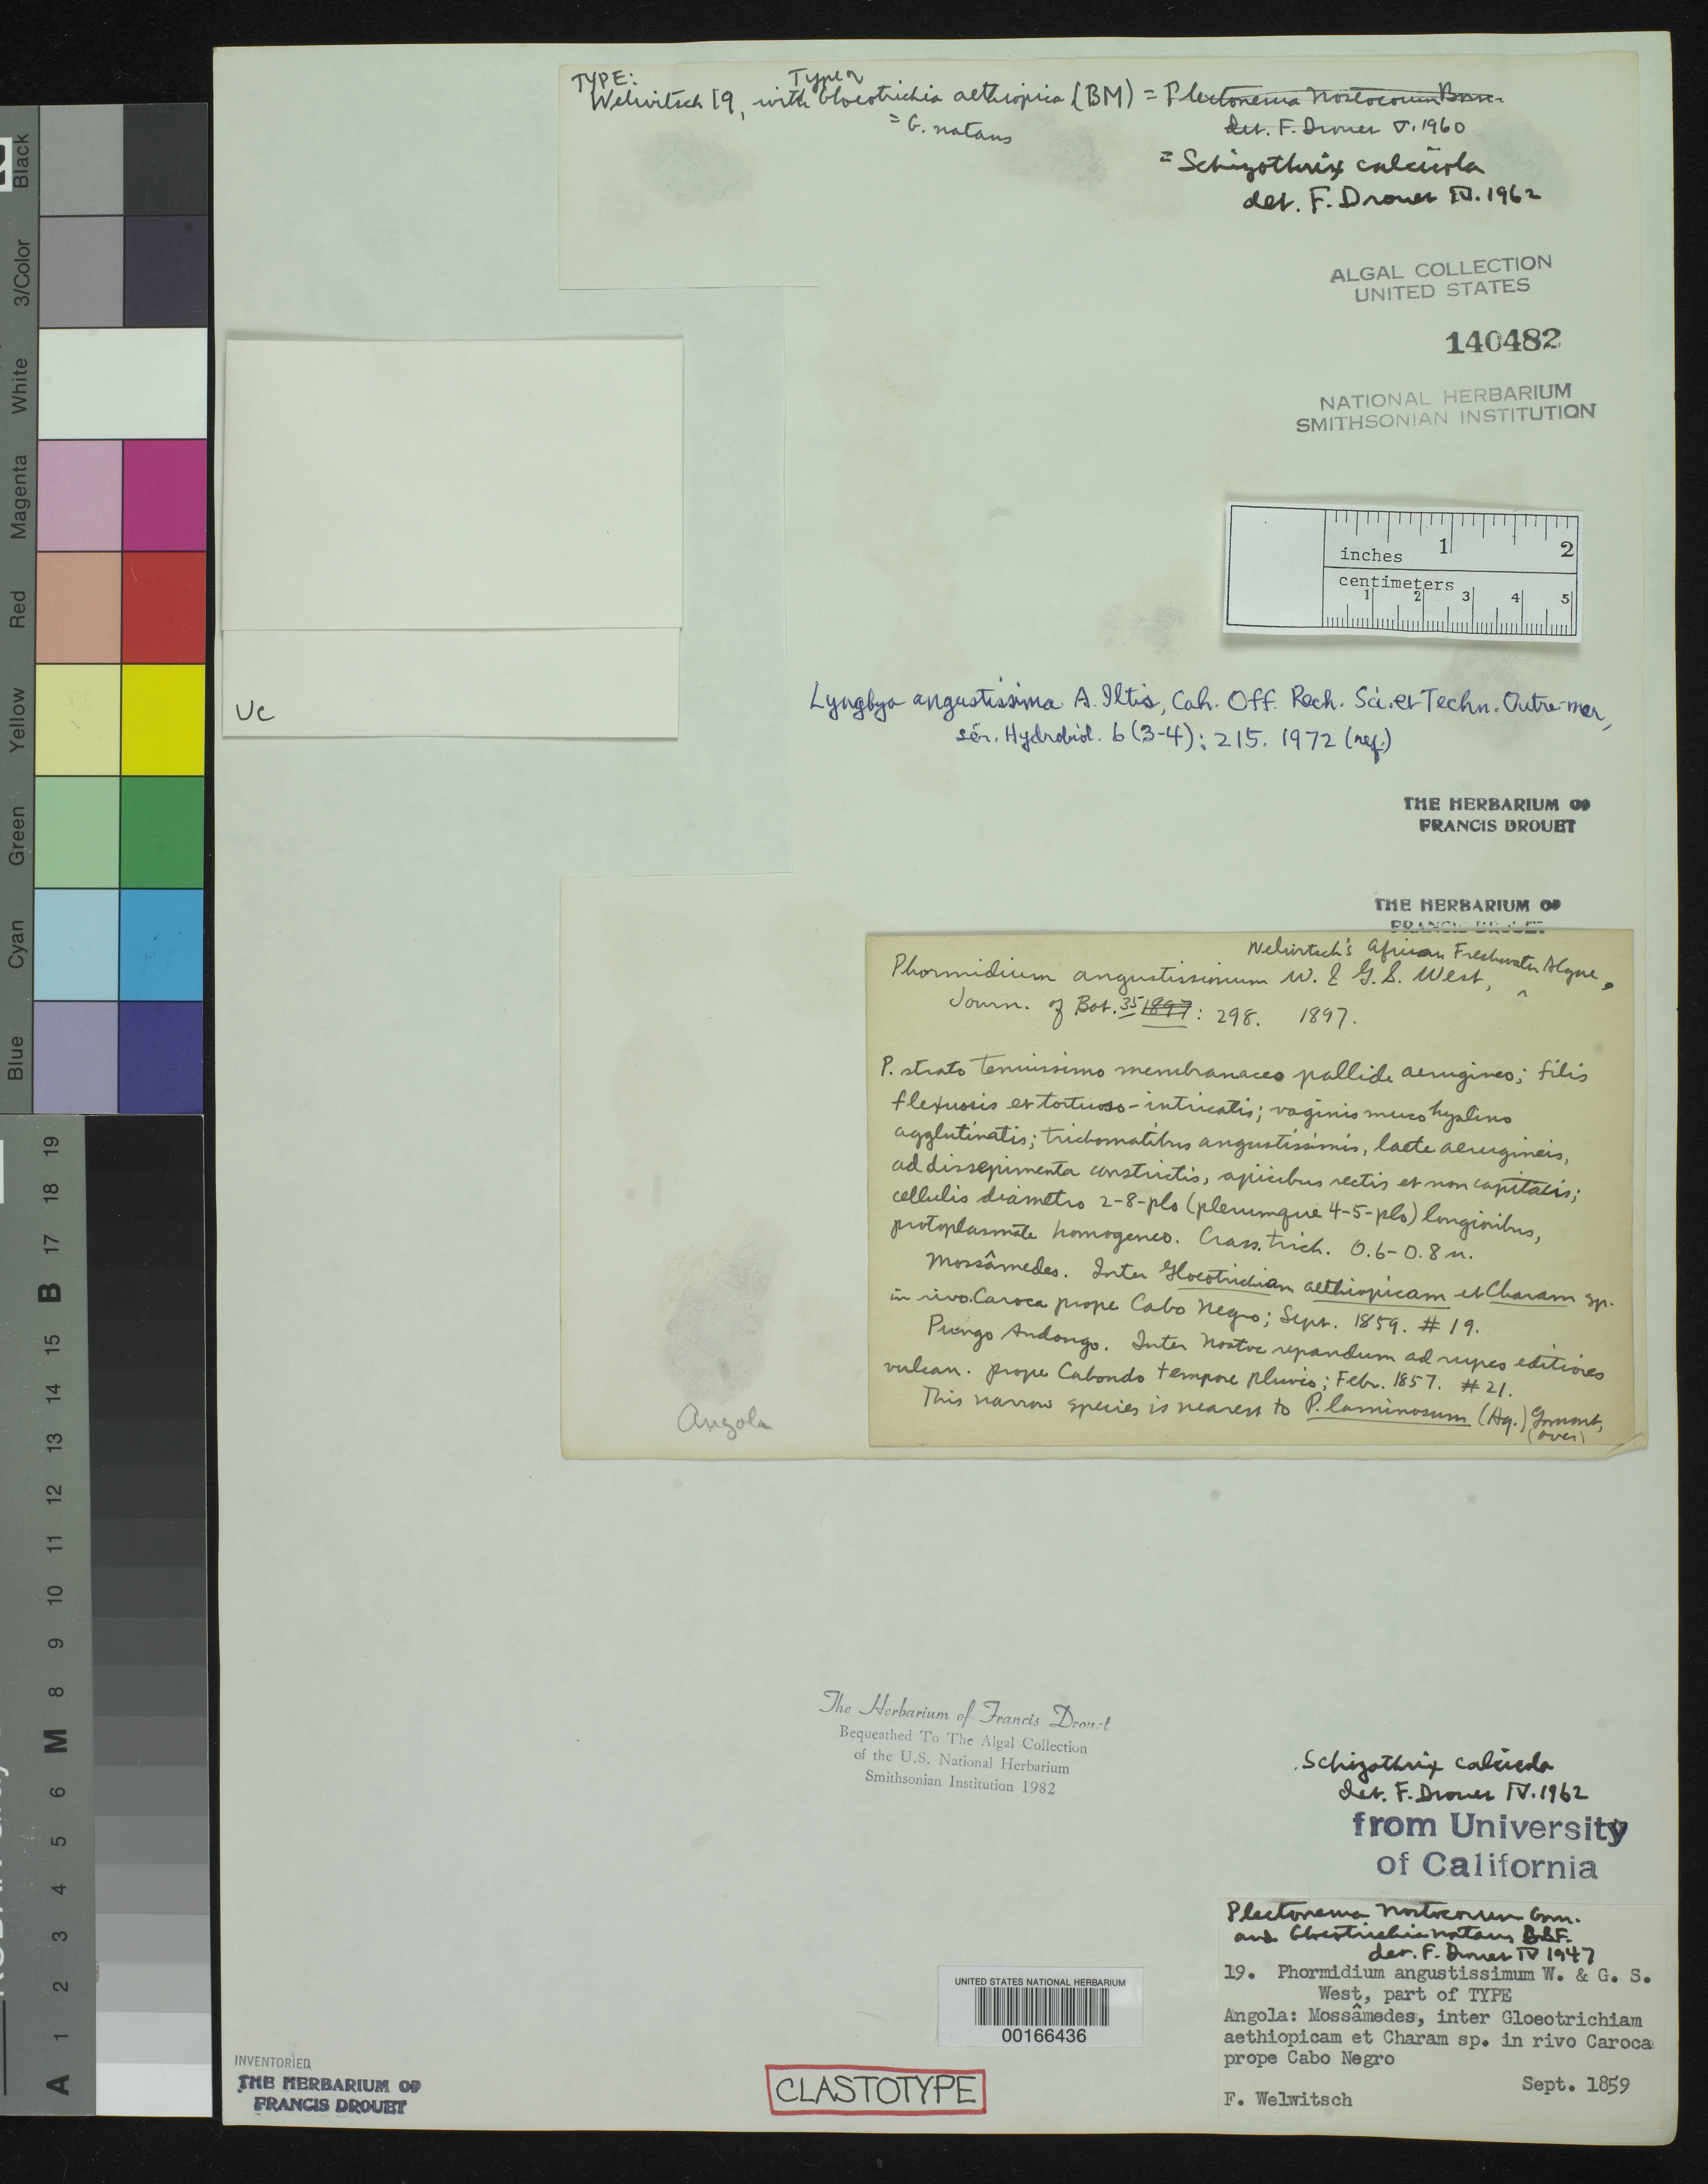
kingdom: Bacteria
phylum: Cyanobacteria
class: Cyanobacteriia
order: Cyanobacteriales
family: Oscillatoriaceae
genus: Phormidium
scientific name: Phormidium angustissimum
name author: W. West & G.S. West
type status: Clastotype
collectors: F. M. Welwitsch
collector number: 19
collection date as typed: Sep 1859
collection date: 1859-09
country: Angola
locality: Mossamedes, Caroca Stream near Cabo Negro.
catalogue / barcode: US 140482